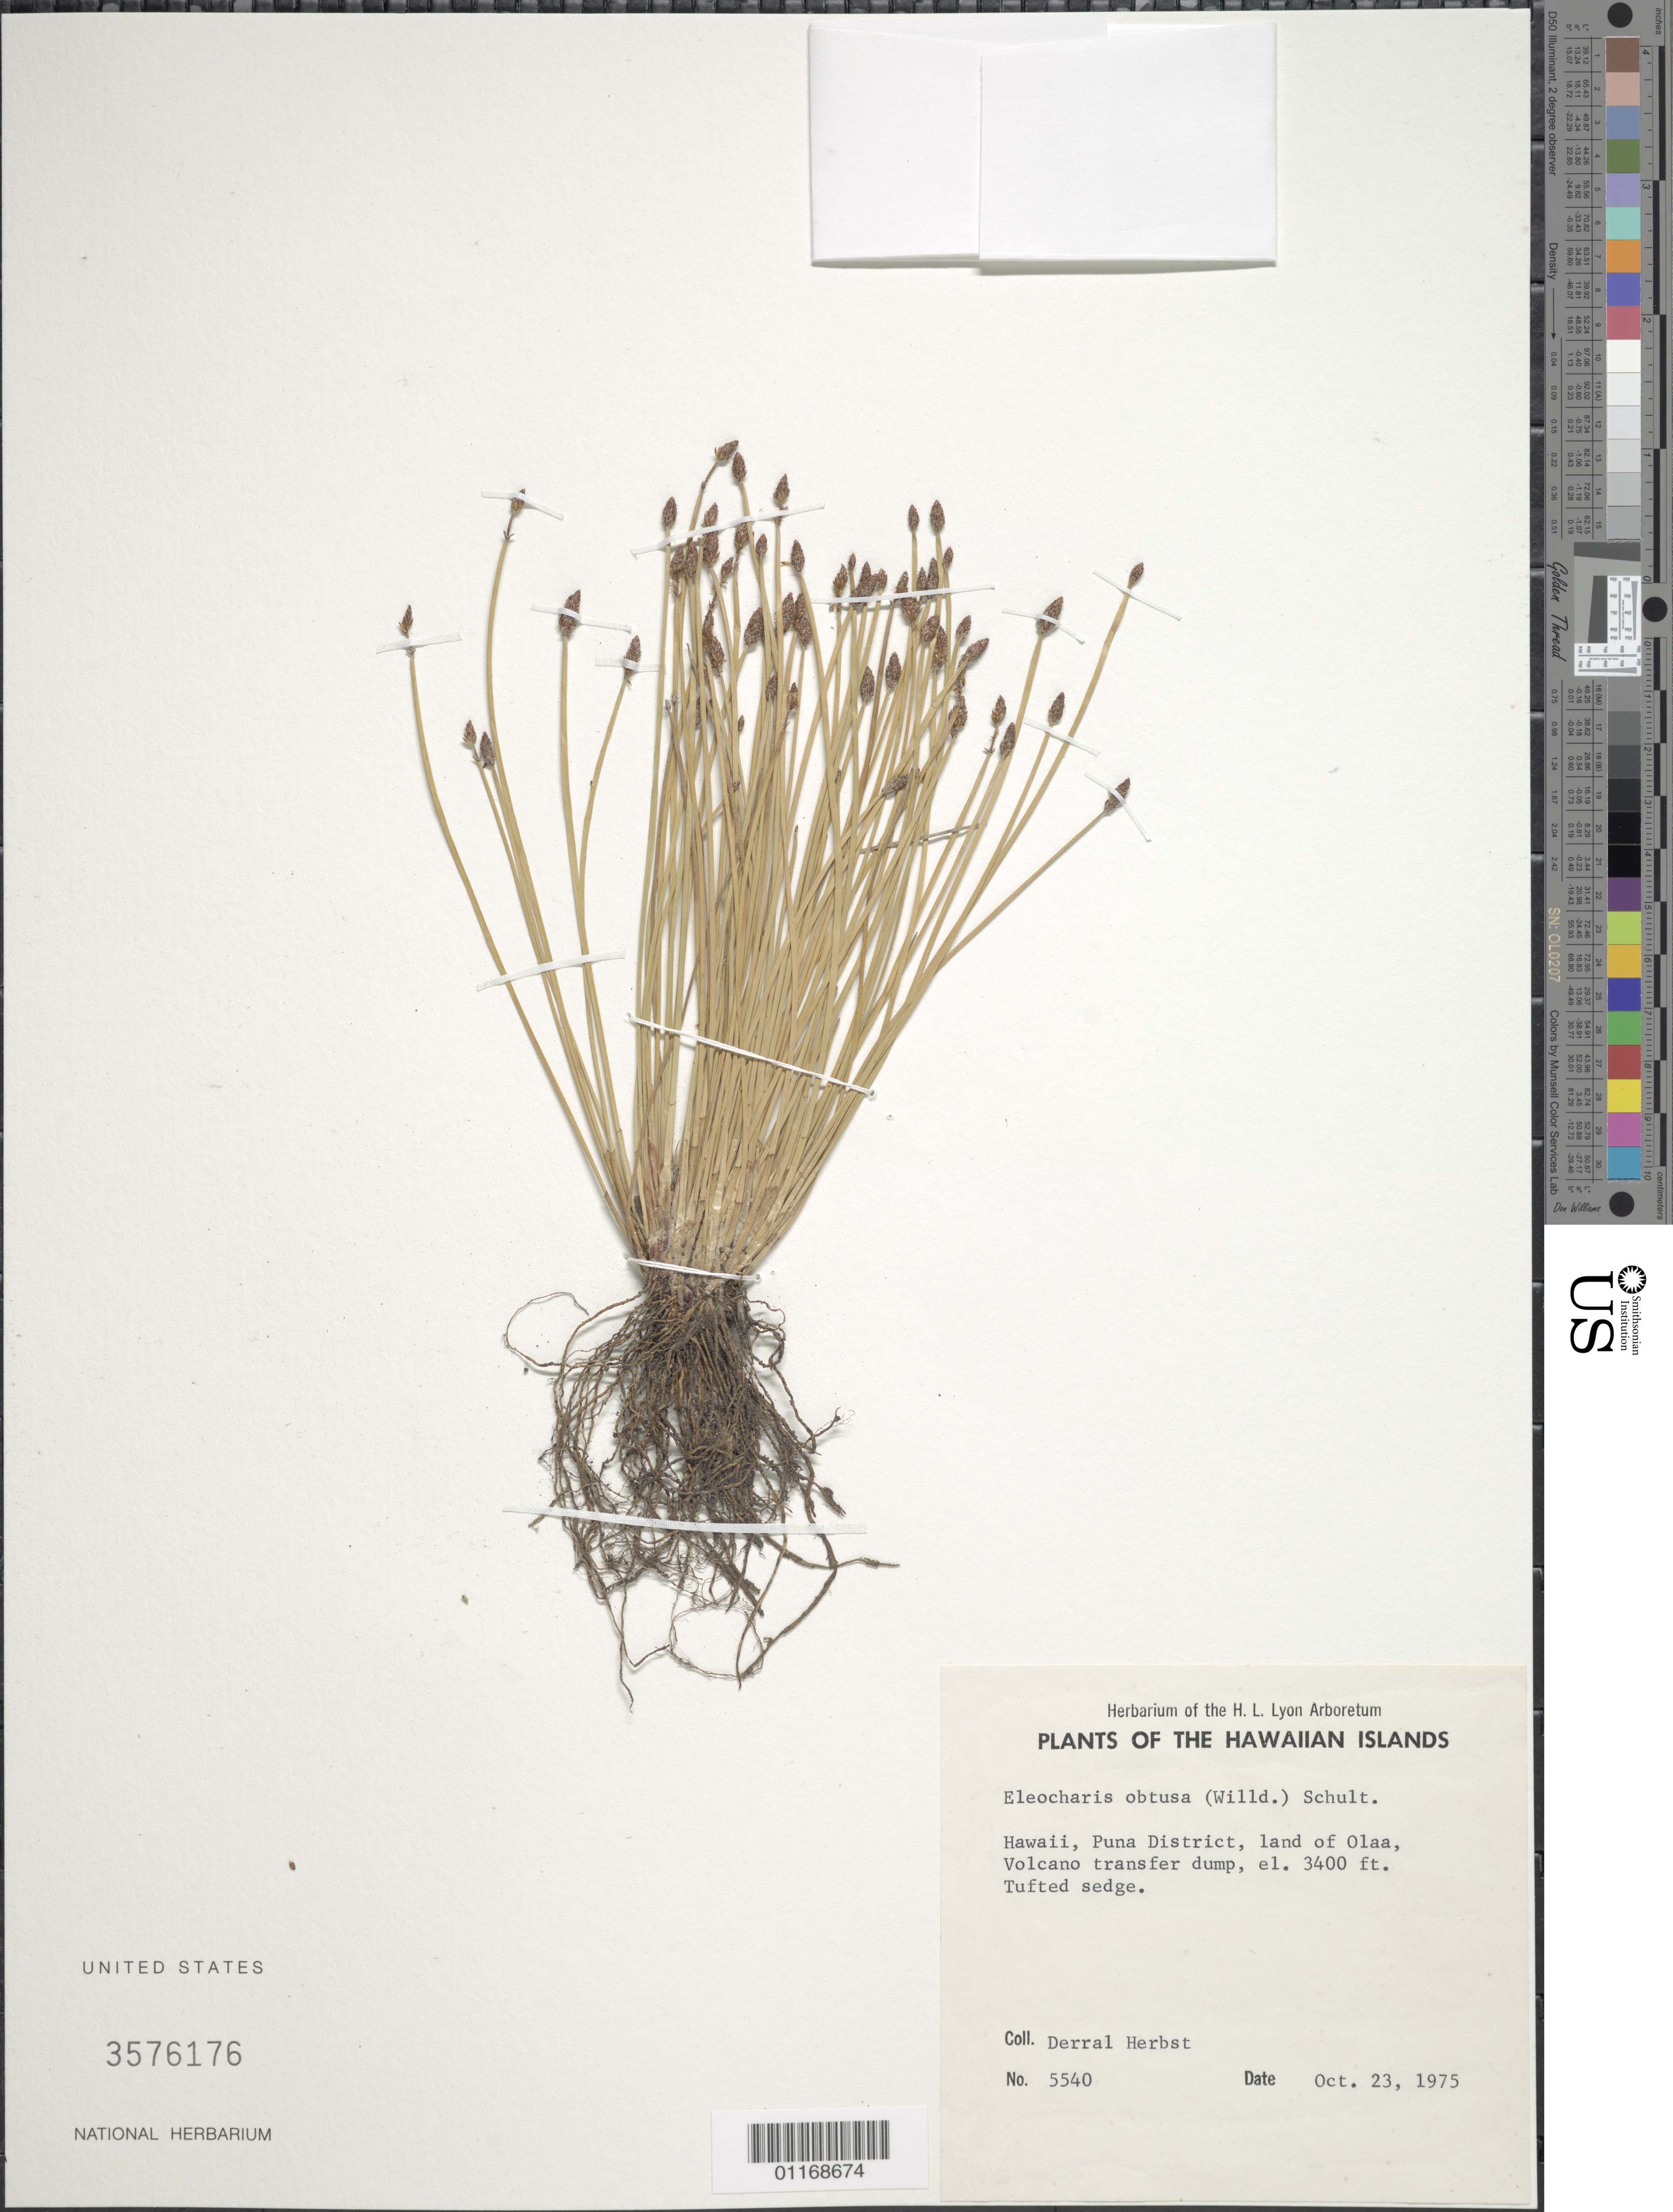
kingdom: Plantae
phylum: Tracheophyta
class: Liliopsida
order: Poales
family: Cyperaceae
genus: Eleocharis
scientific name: Eleocharis obtusa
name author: (Willd.) Schult.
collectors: D. R. Herbst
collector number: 5540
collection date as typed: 23 Oct 1975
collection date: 1975-10-23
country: United States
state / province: Hawaii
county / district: Hawaii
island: Hawaii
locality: Puna District, land of Olaa, Volcano transfer dump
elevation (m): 1036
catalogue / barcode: US 3576176